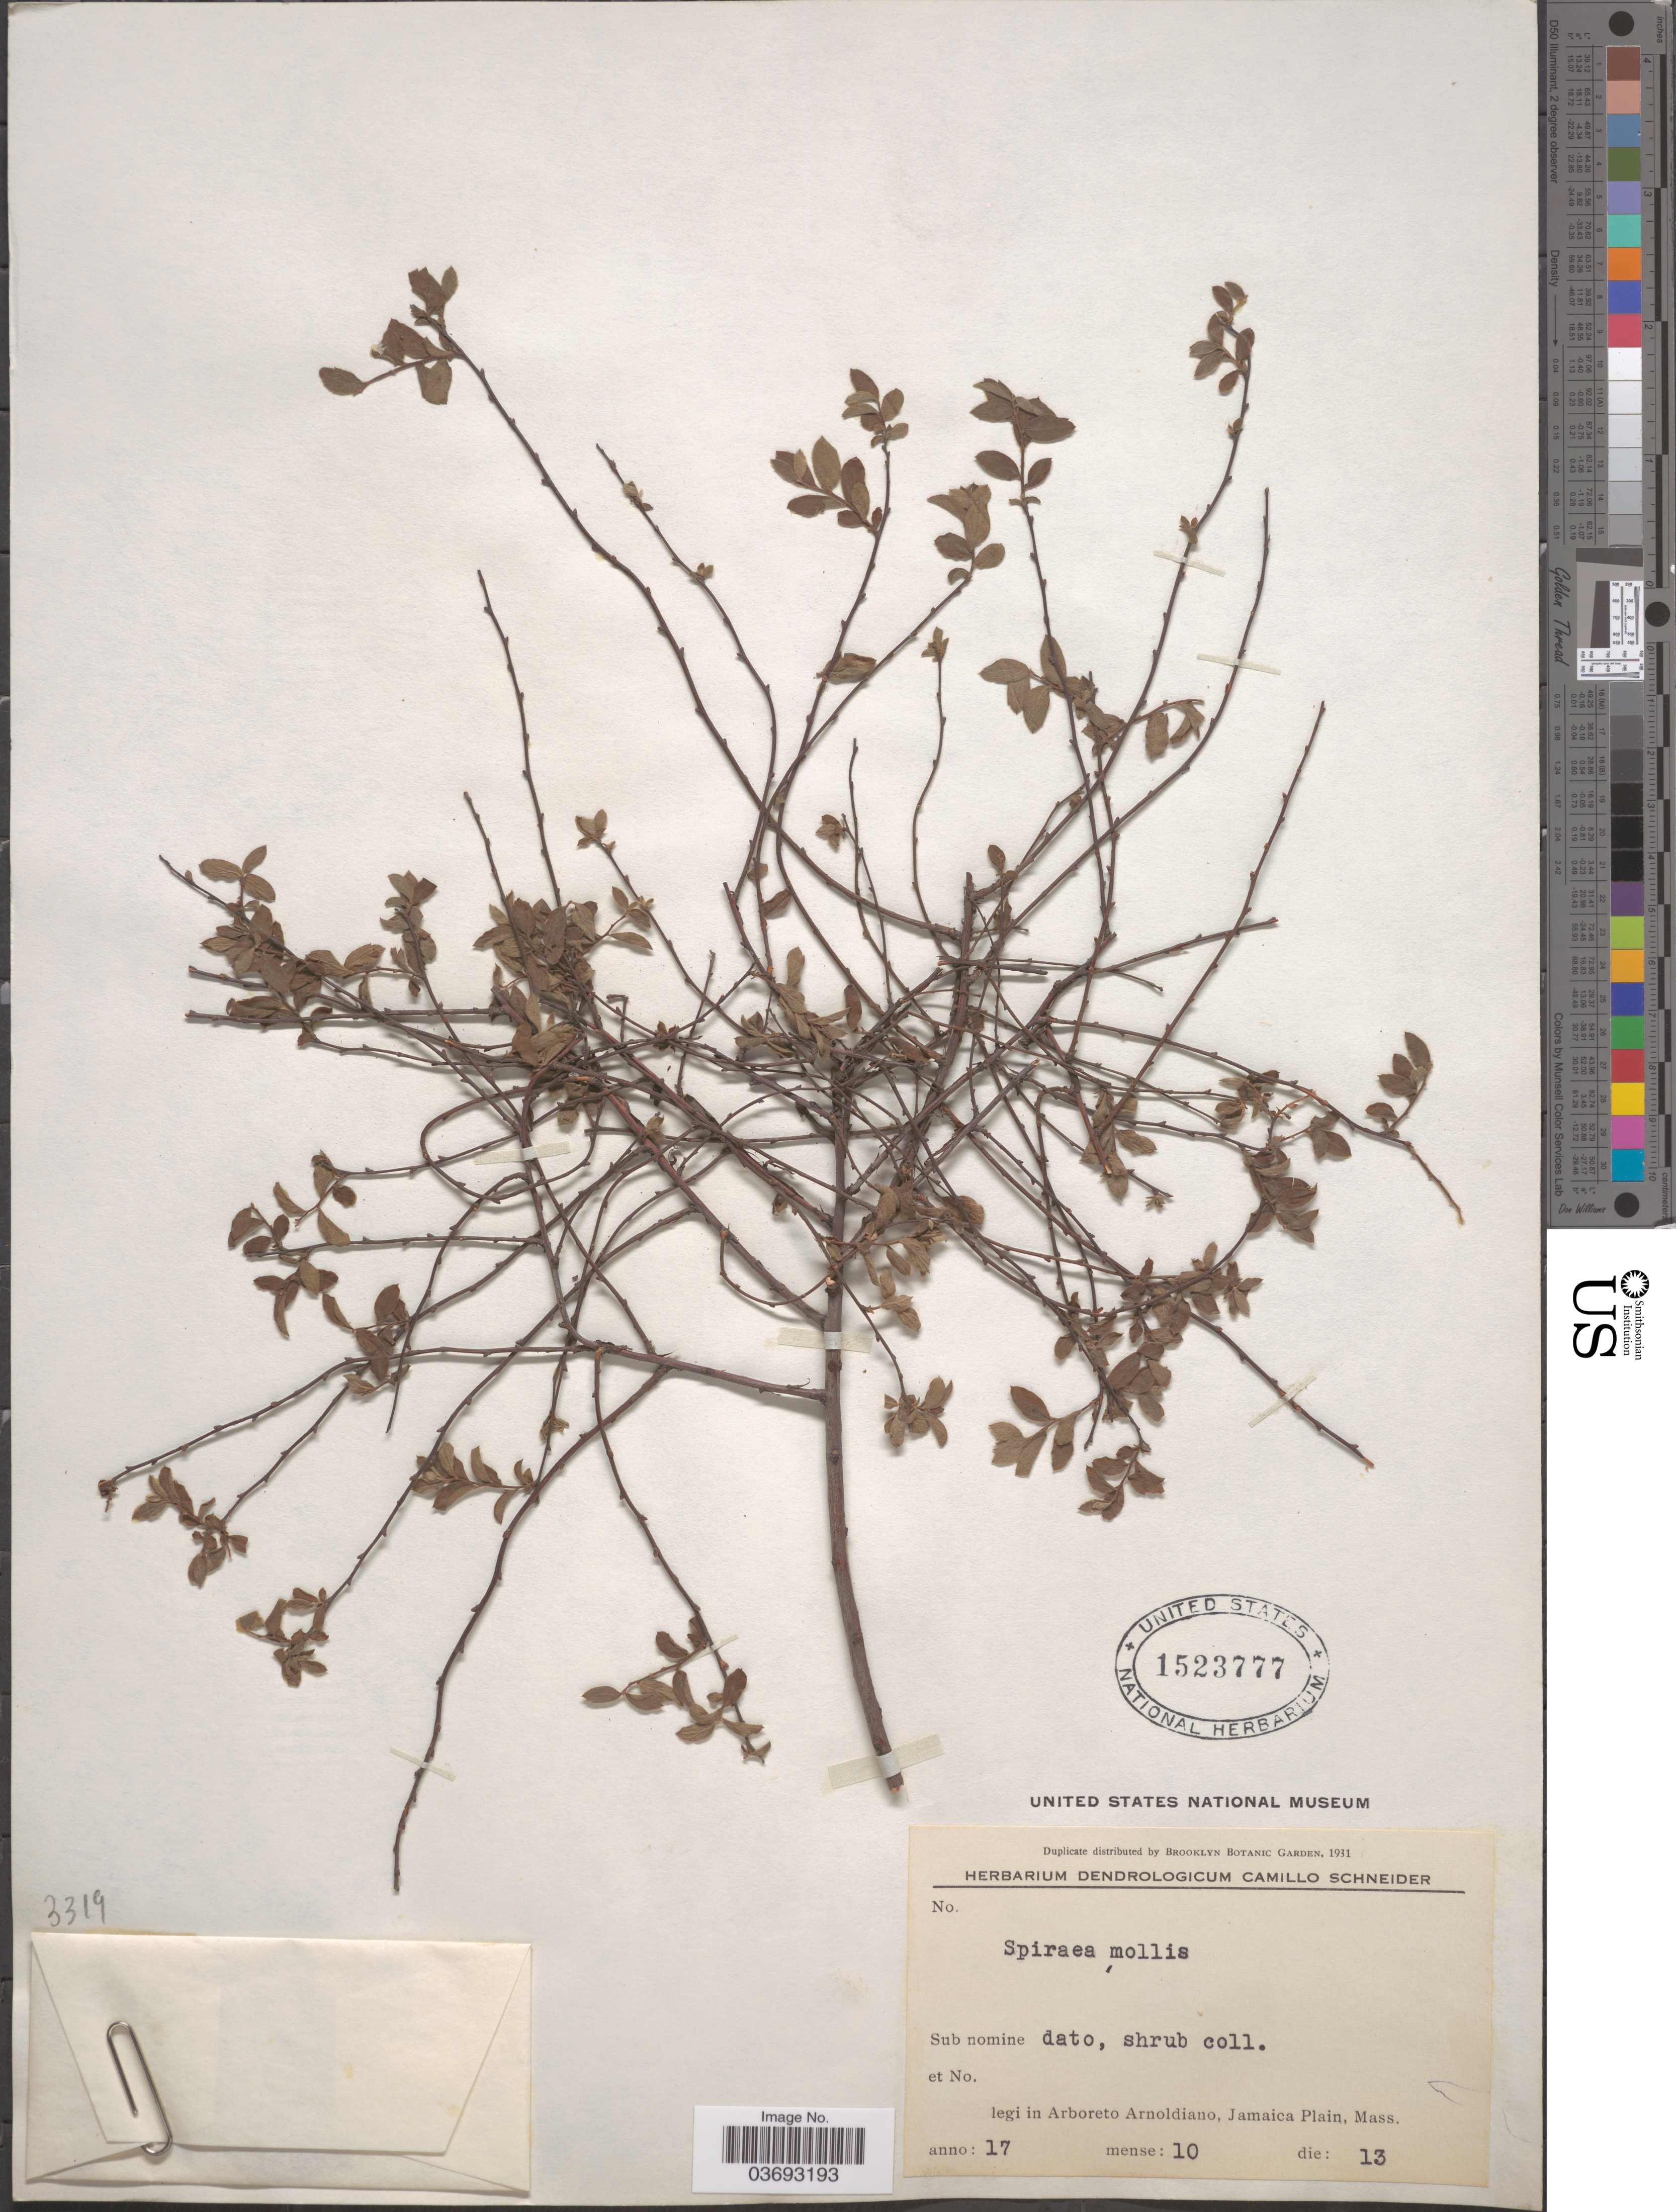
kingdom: Plantae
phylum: Tracheophyta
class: Magnoliopsida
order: Rosales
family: Rosaceae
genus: Spiraea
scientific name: Spiraea mollis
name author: K. Koch & C.D. Bouché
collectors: ex herb. Dendrologicum C. Schneider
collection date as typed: Transcribed d/m/y: 13/10/17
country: United States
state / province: Massachusetts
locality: Arboreto Arnoldiano, Jamaica Plain.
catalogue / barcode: US 1523777